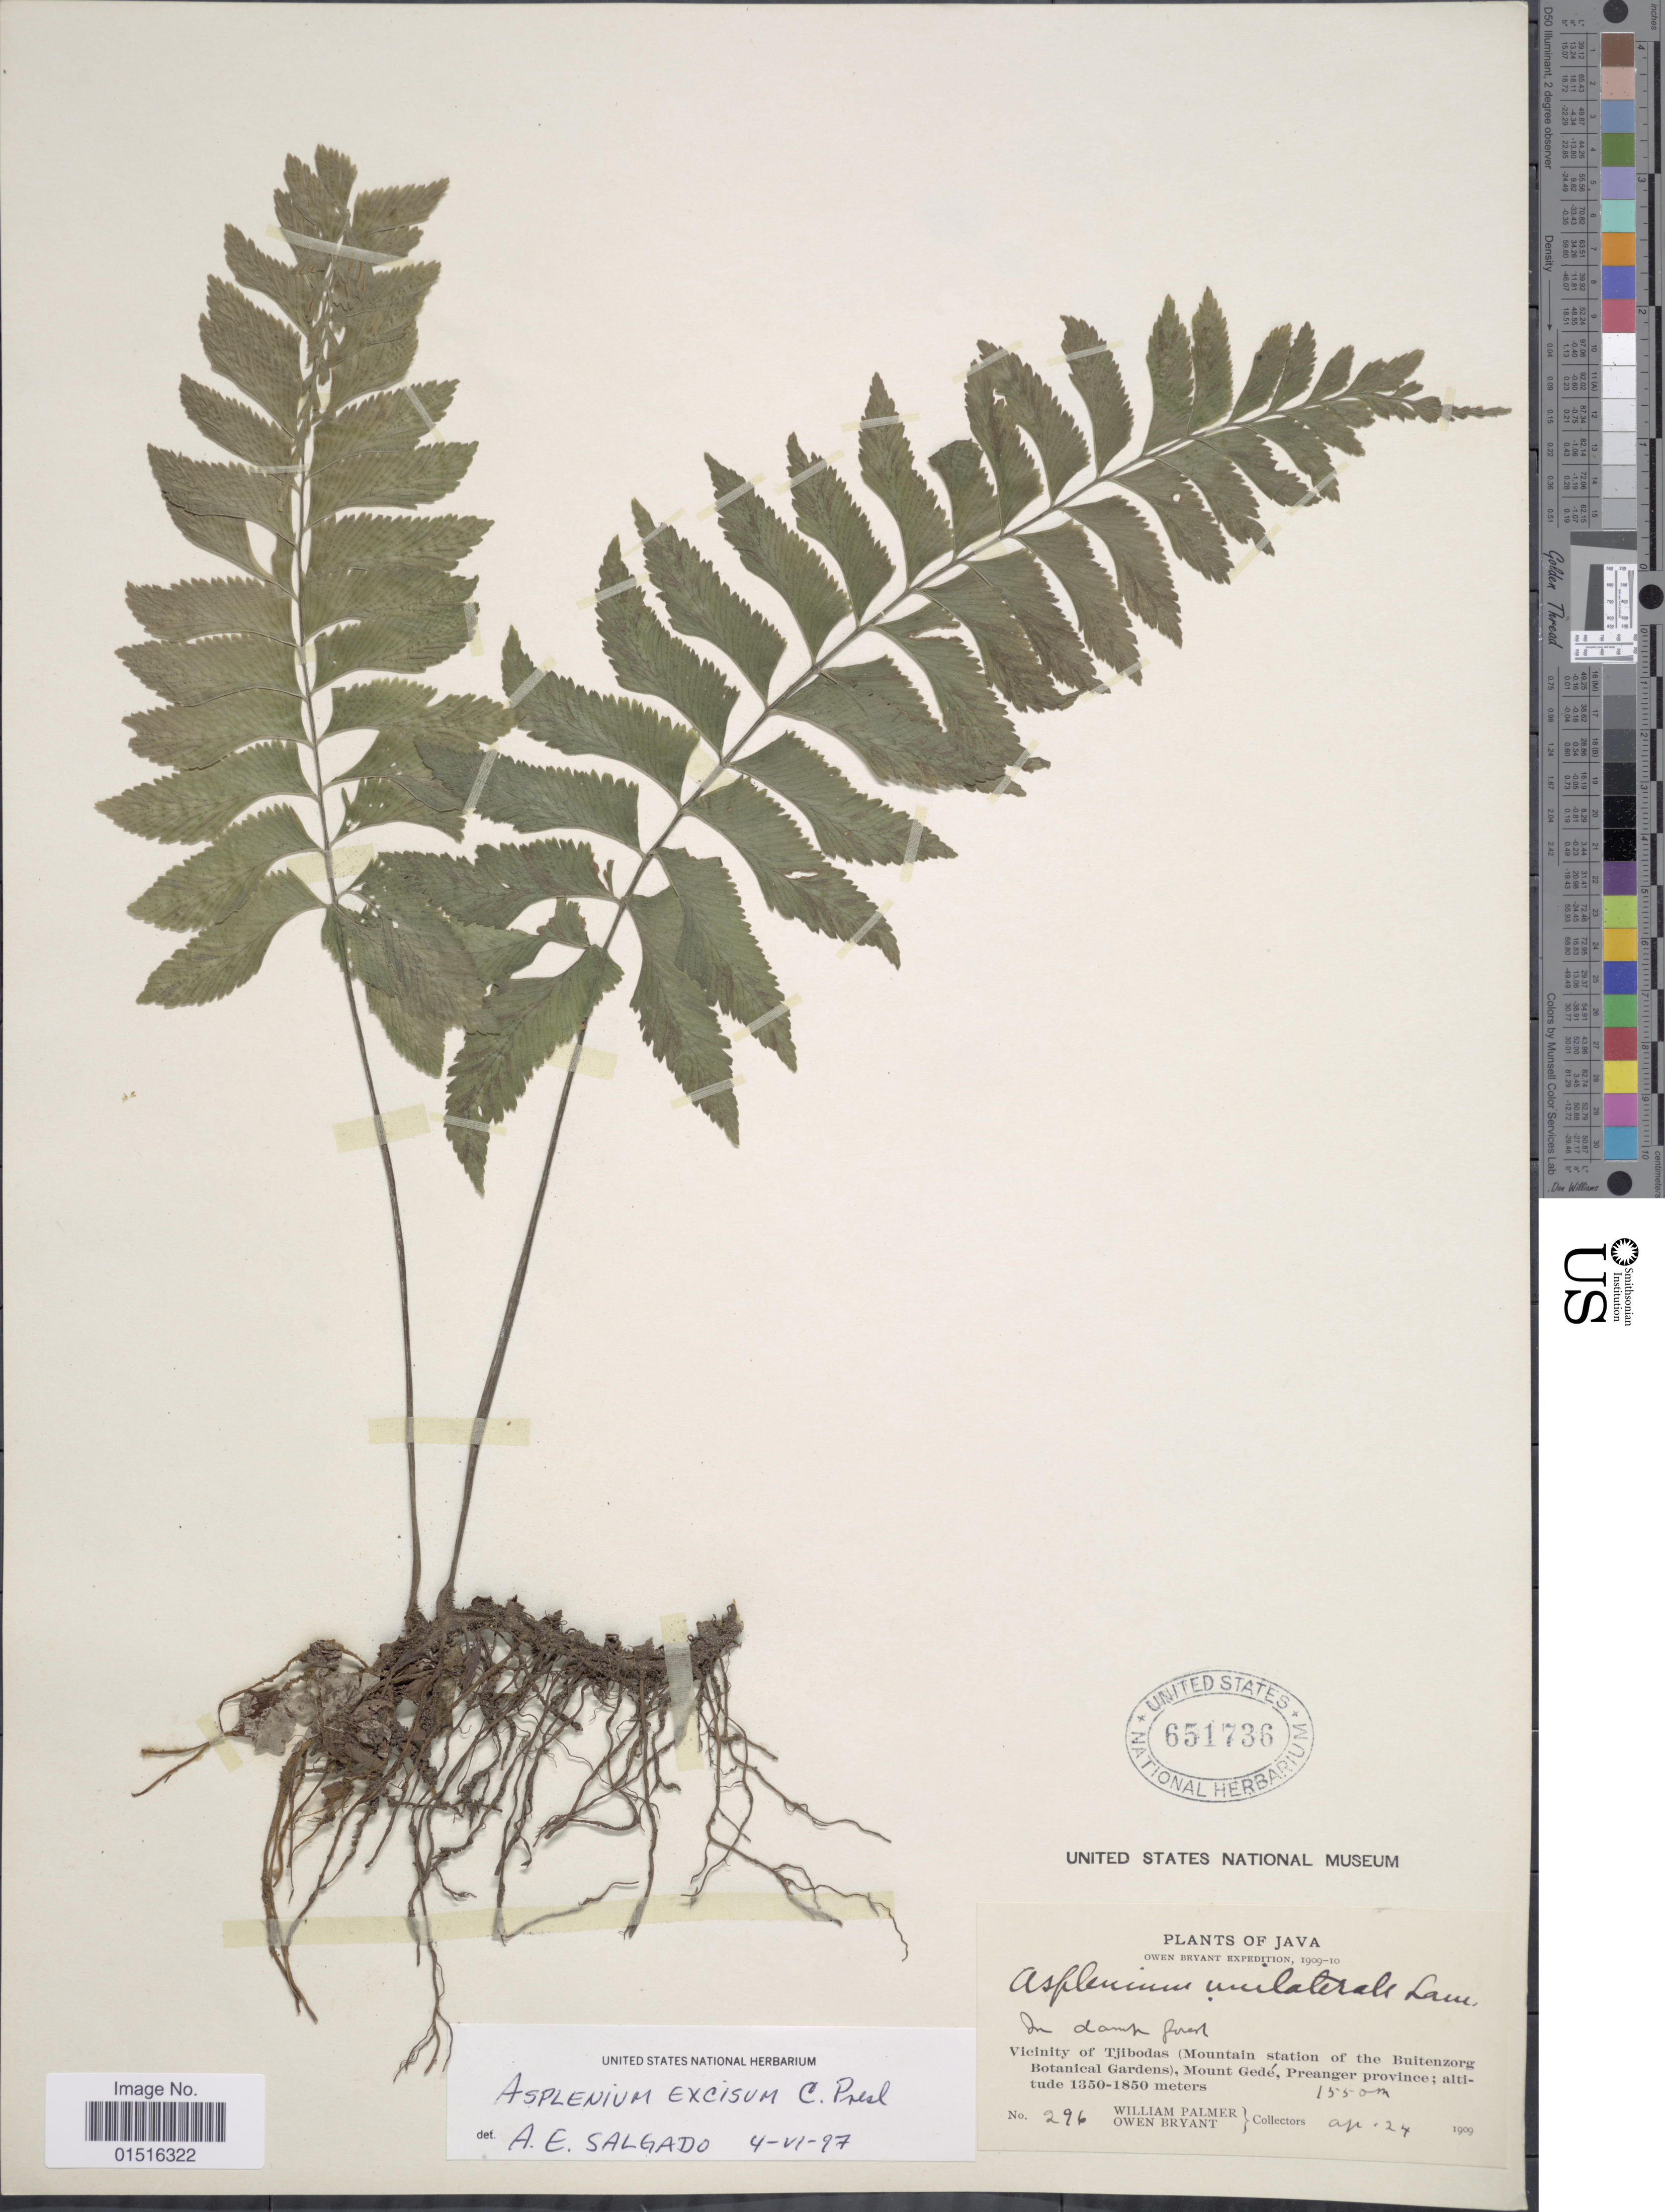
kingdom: Plantae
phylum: Tracheophyta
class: Polypodiopsida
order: Polypodiales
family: Aspleniaceae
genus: Hymenasplenium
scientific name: Hymenasplenium excisum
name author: C. Presl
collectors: W. Palmer & O. Bryant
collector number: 296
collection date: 1909-04-24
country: Indonesia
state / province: Java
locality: Vicinity of Tjibodas (Mountain station of the Buitenzorg Botanical gardens), Mount Gede, Preanger province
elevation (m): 1550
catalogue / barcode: US 651736